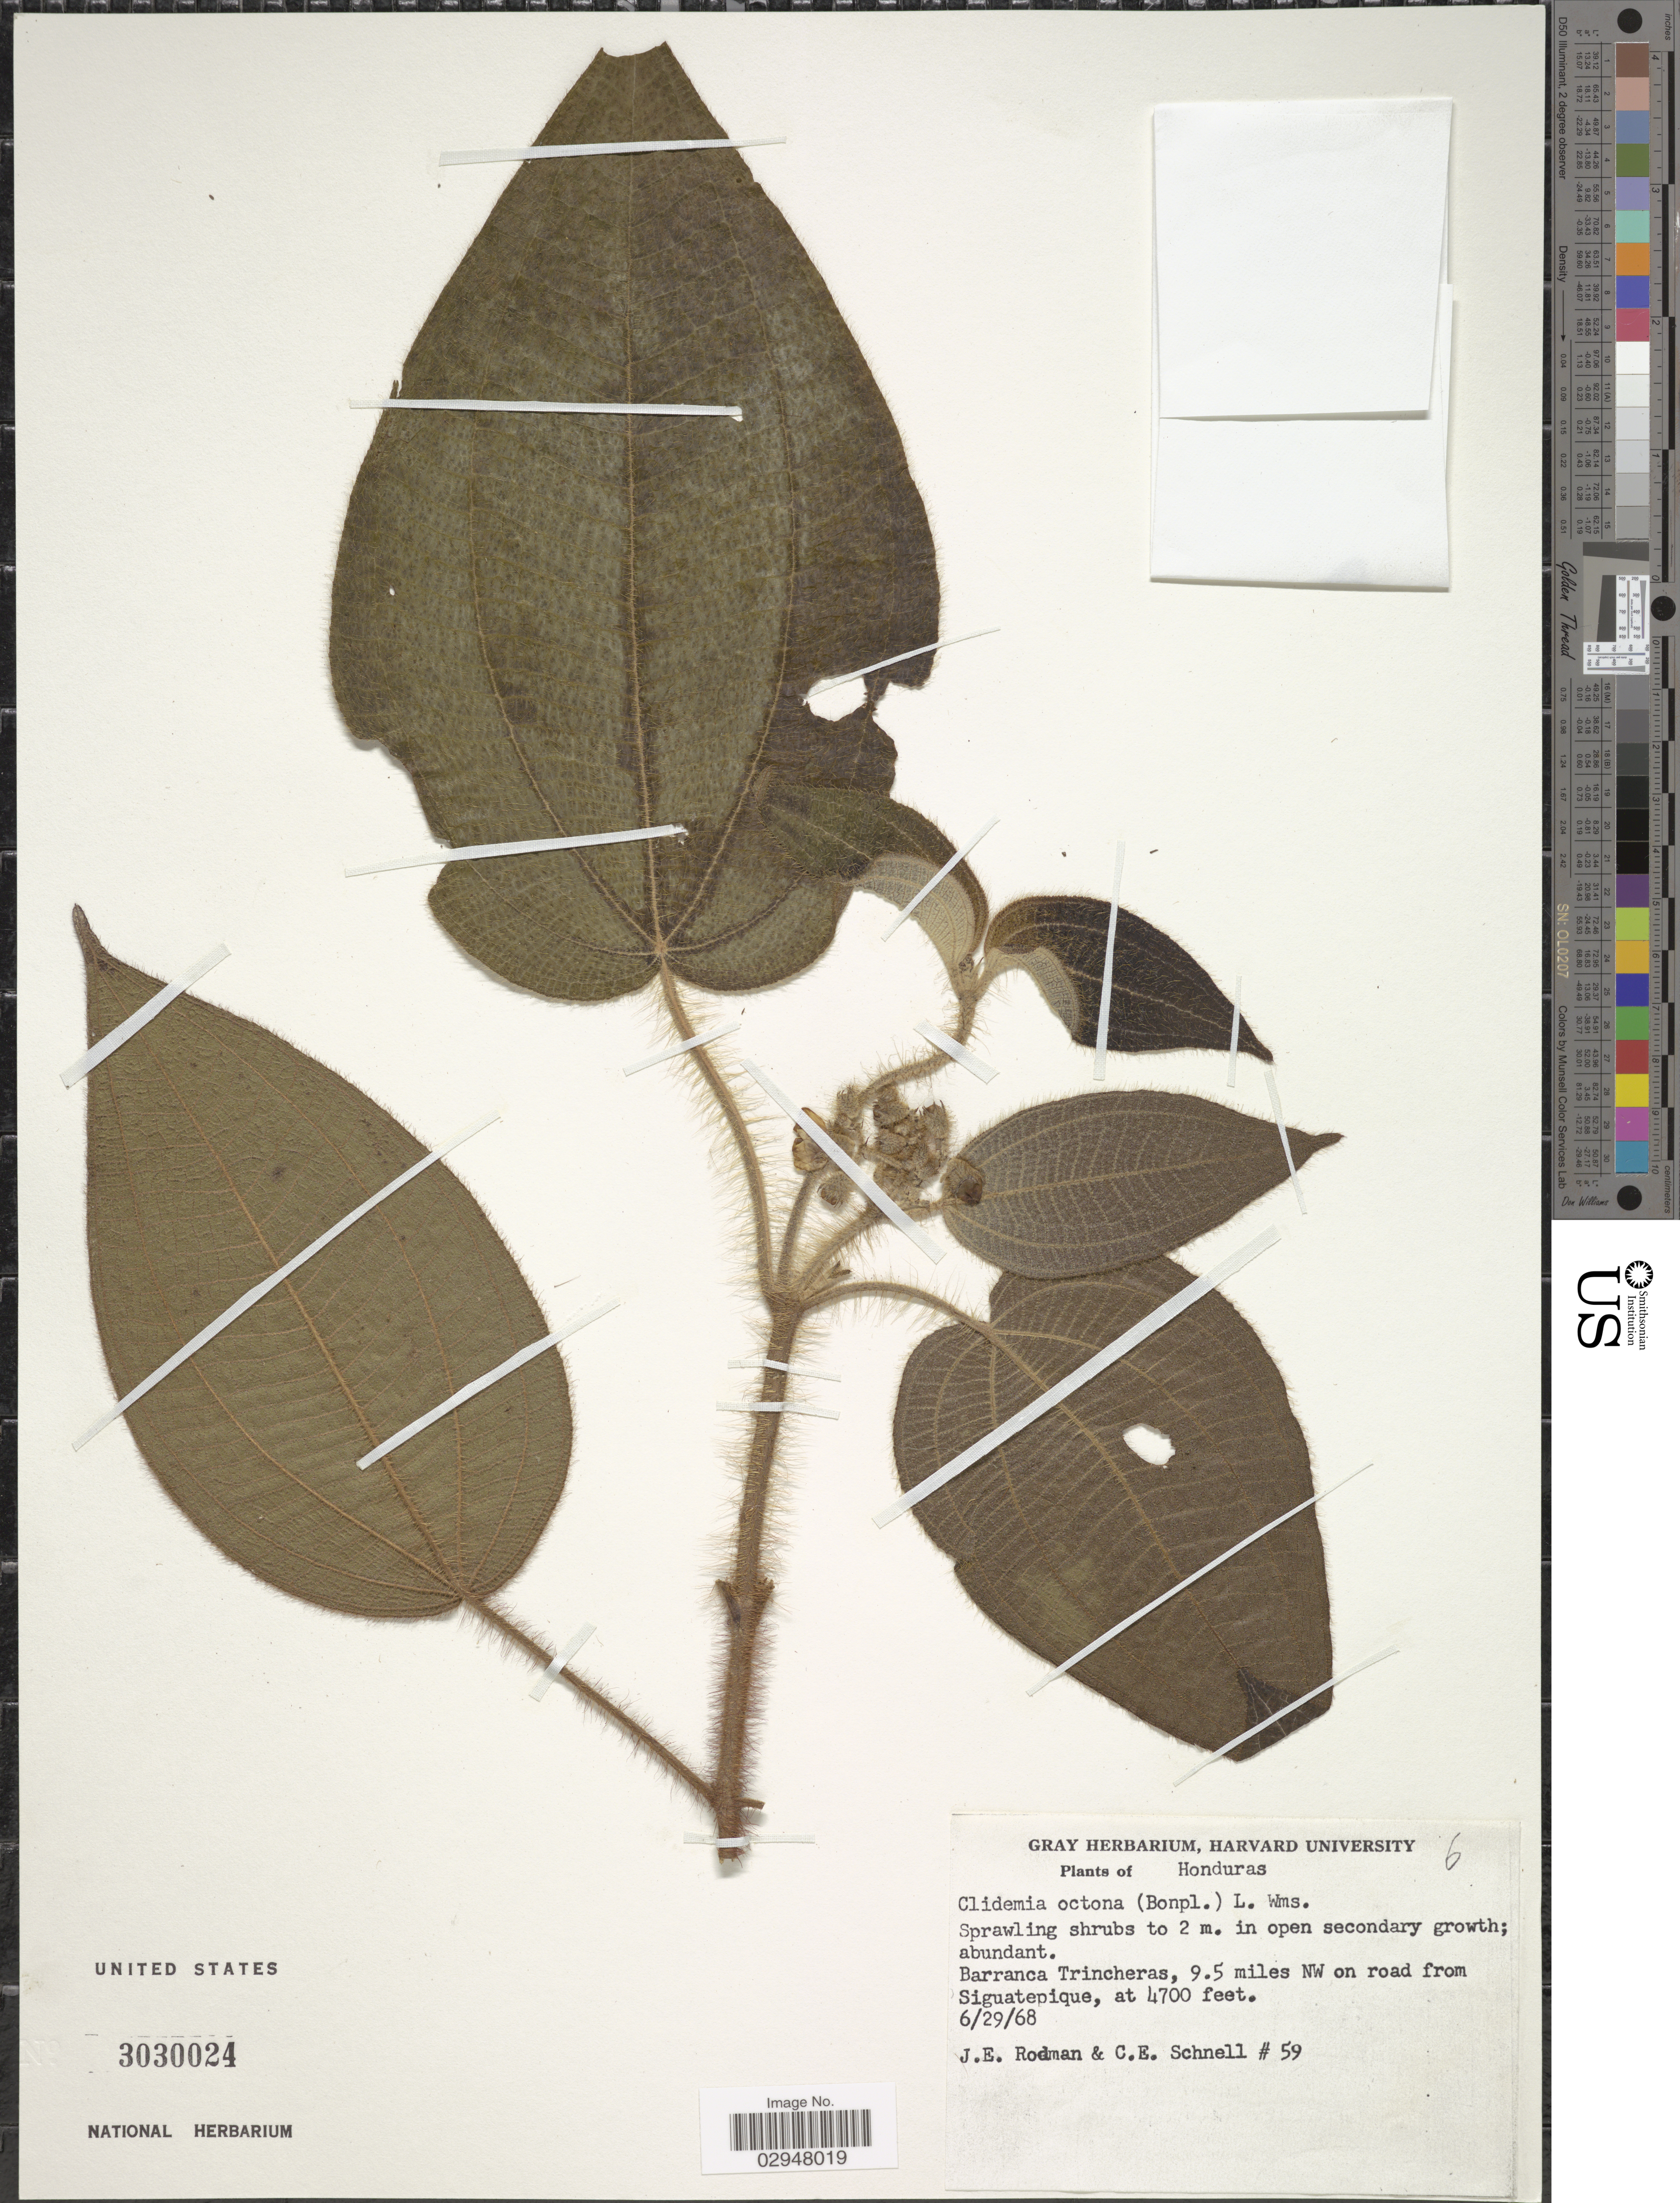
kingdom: Plantae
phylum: Tracheophyta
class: Magnoliopsida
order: Myrtales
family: Melastomataceae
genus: Clidemia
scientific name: Clidemia octona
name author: (Bonpl.) L.O. Williams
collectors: J. Rodman & C. Schnell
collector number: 59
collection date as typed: Transcribed d/m/y: 29/6/68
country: Honduras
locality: Barranca Trincheras, 9.5 miles NW on road from Siguatepique.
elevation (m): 1433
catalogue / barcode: US 3030024